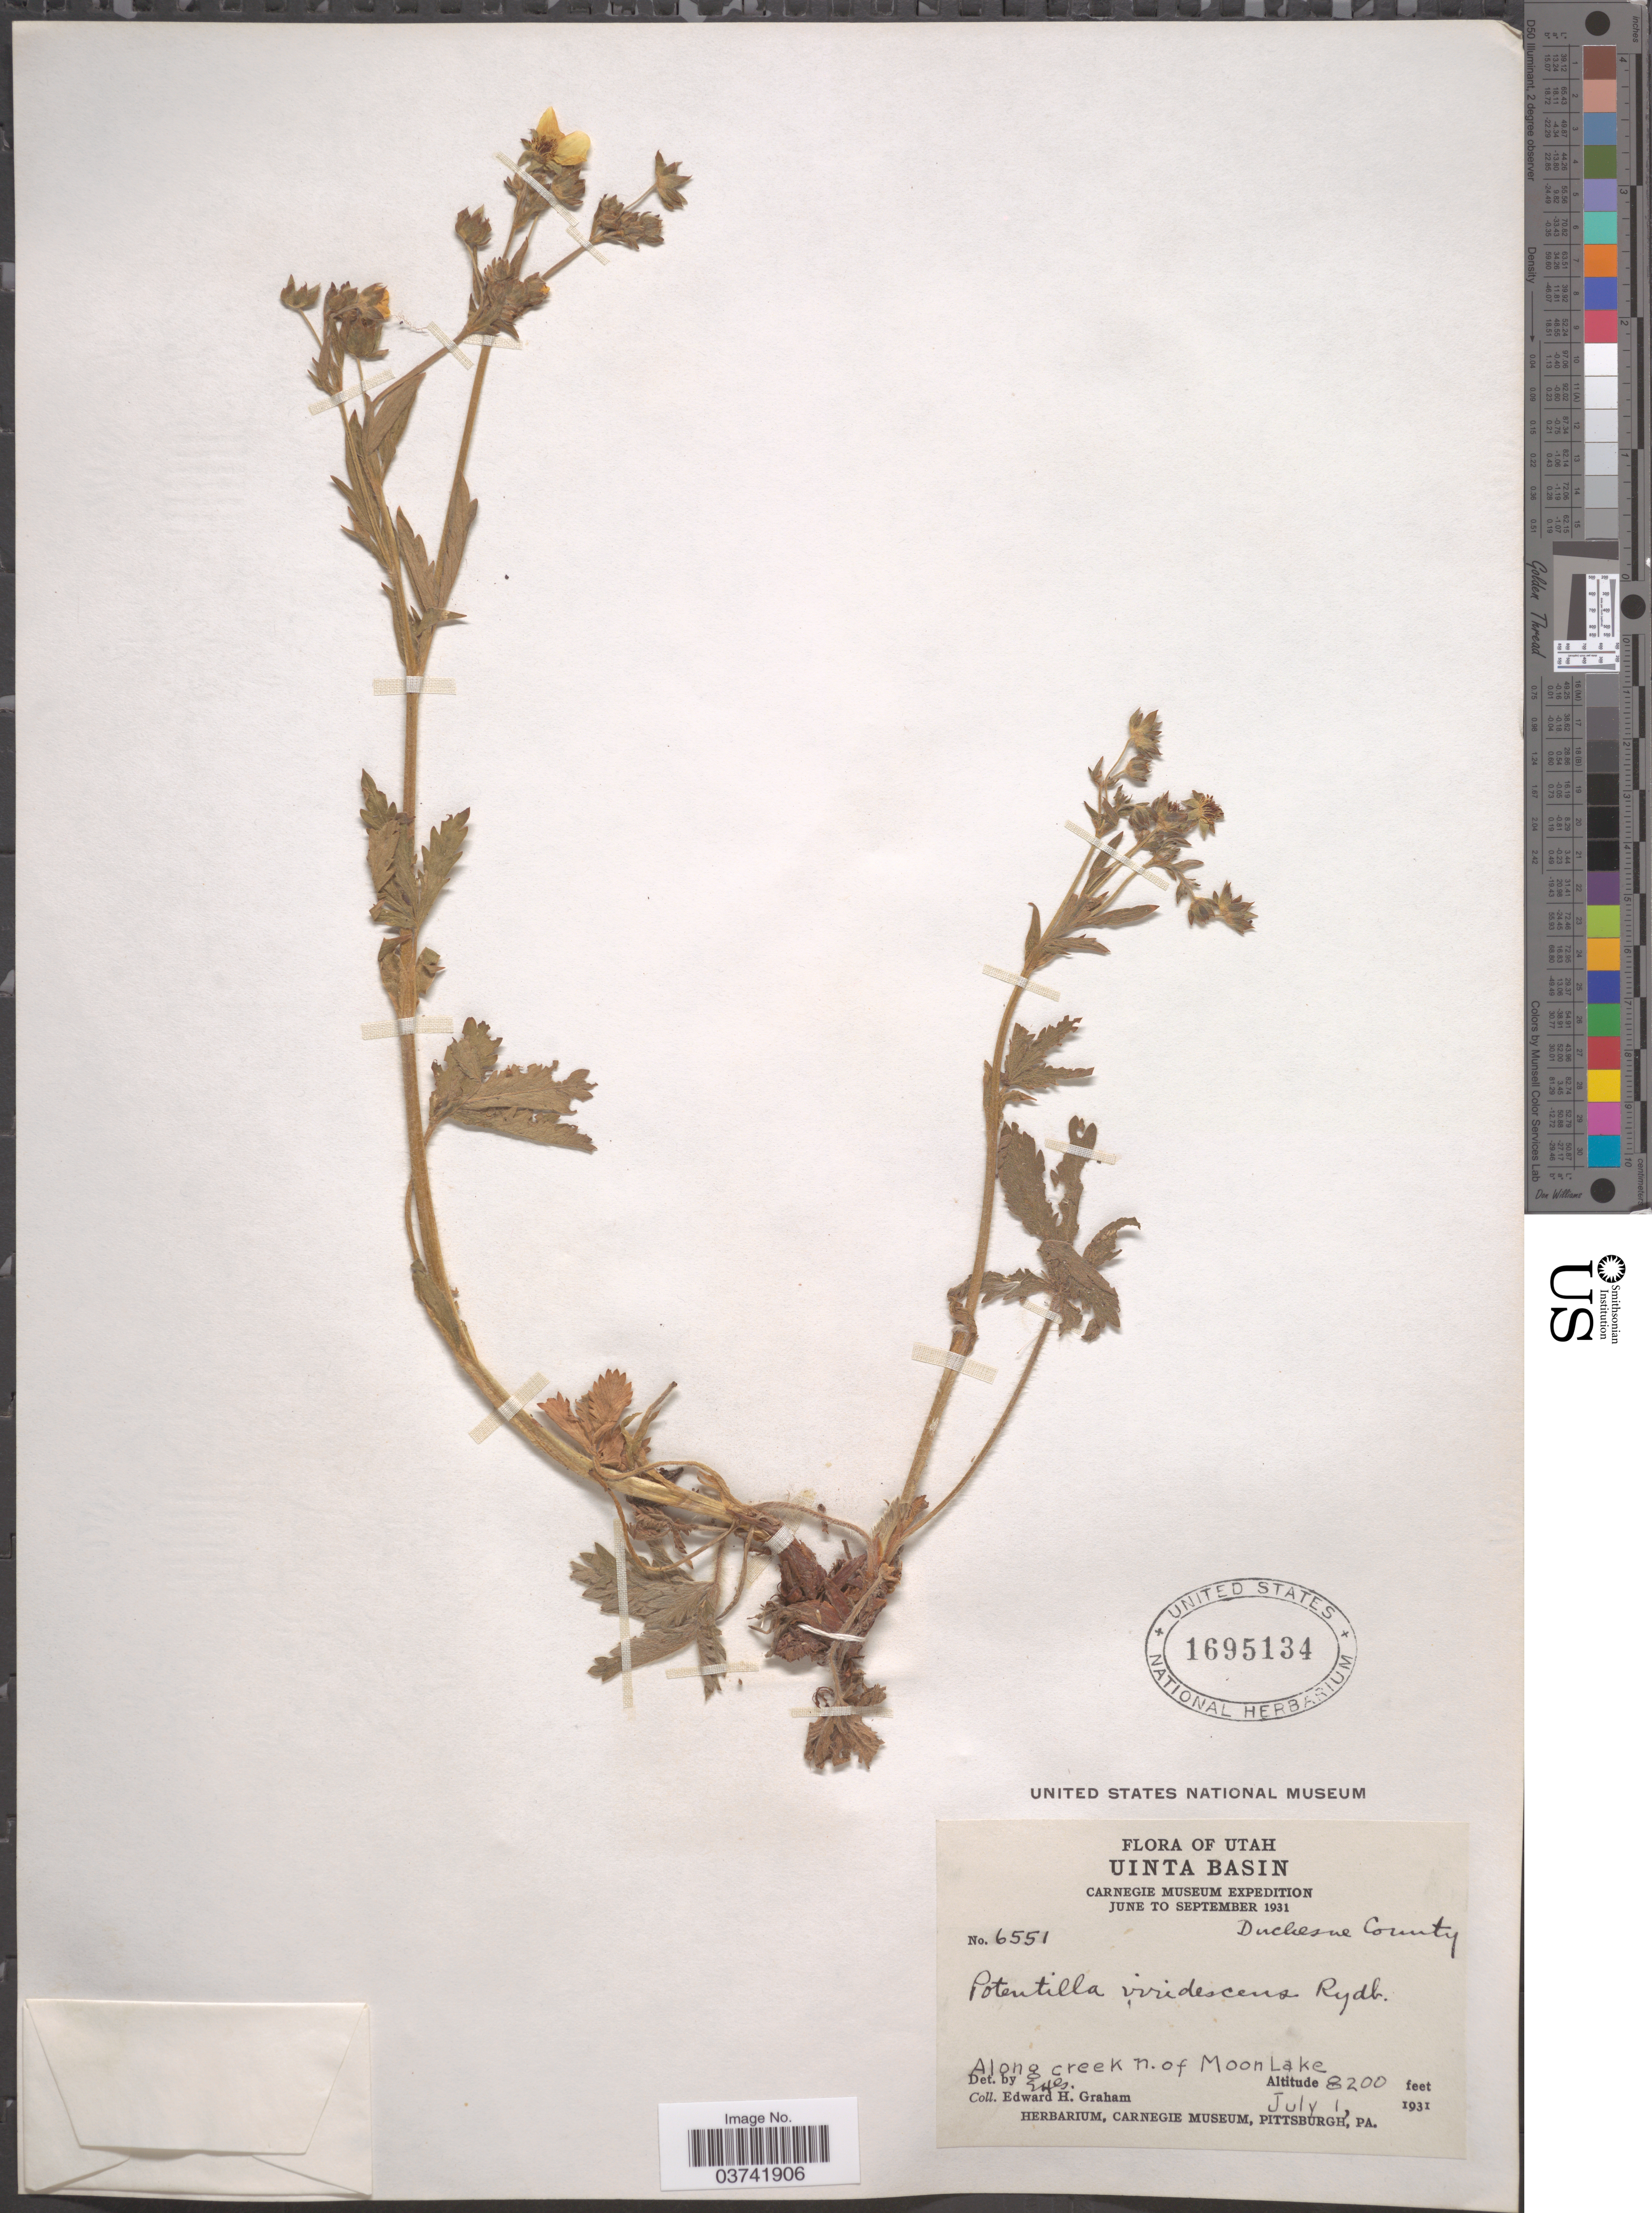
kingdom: Plantae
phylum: Tracheophyta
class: Magnoliopsida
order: Rosales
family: Rosaceae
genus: Potentilla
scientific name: Potentilla viridescens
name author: Rydb.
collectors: E. H. Graham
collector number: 6551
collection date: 1931-07-01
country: United States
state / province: Utah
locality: Uinta Basin. Along creek N. of Moon Lake.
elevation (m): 2499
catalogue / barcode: US 1695134